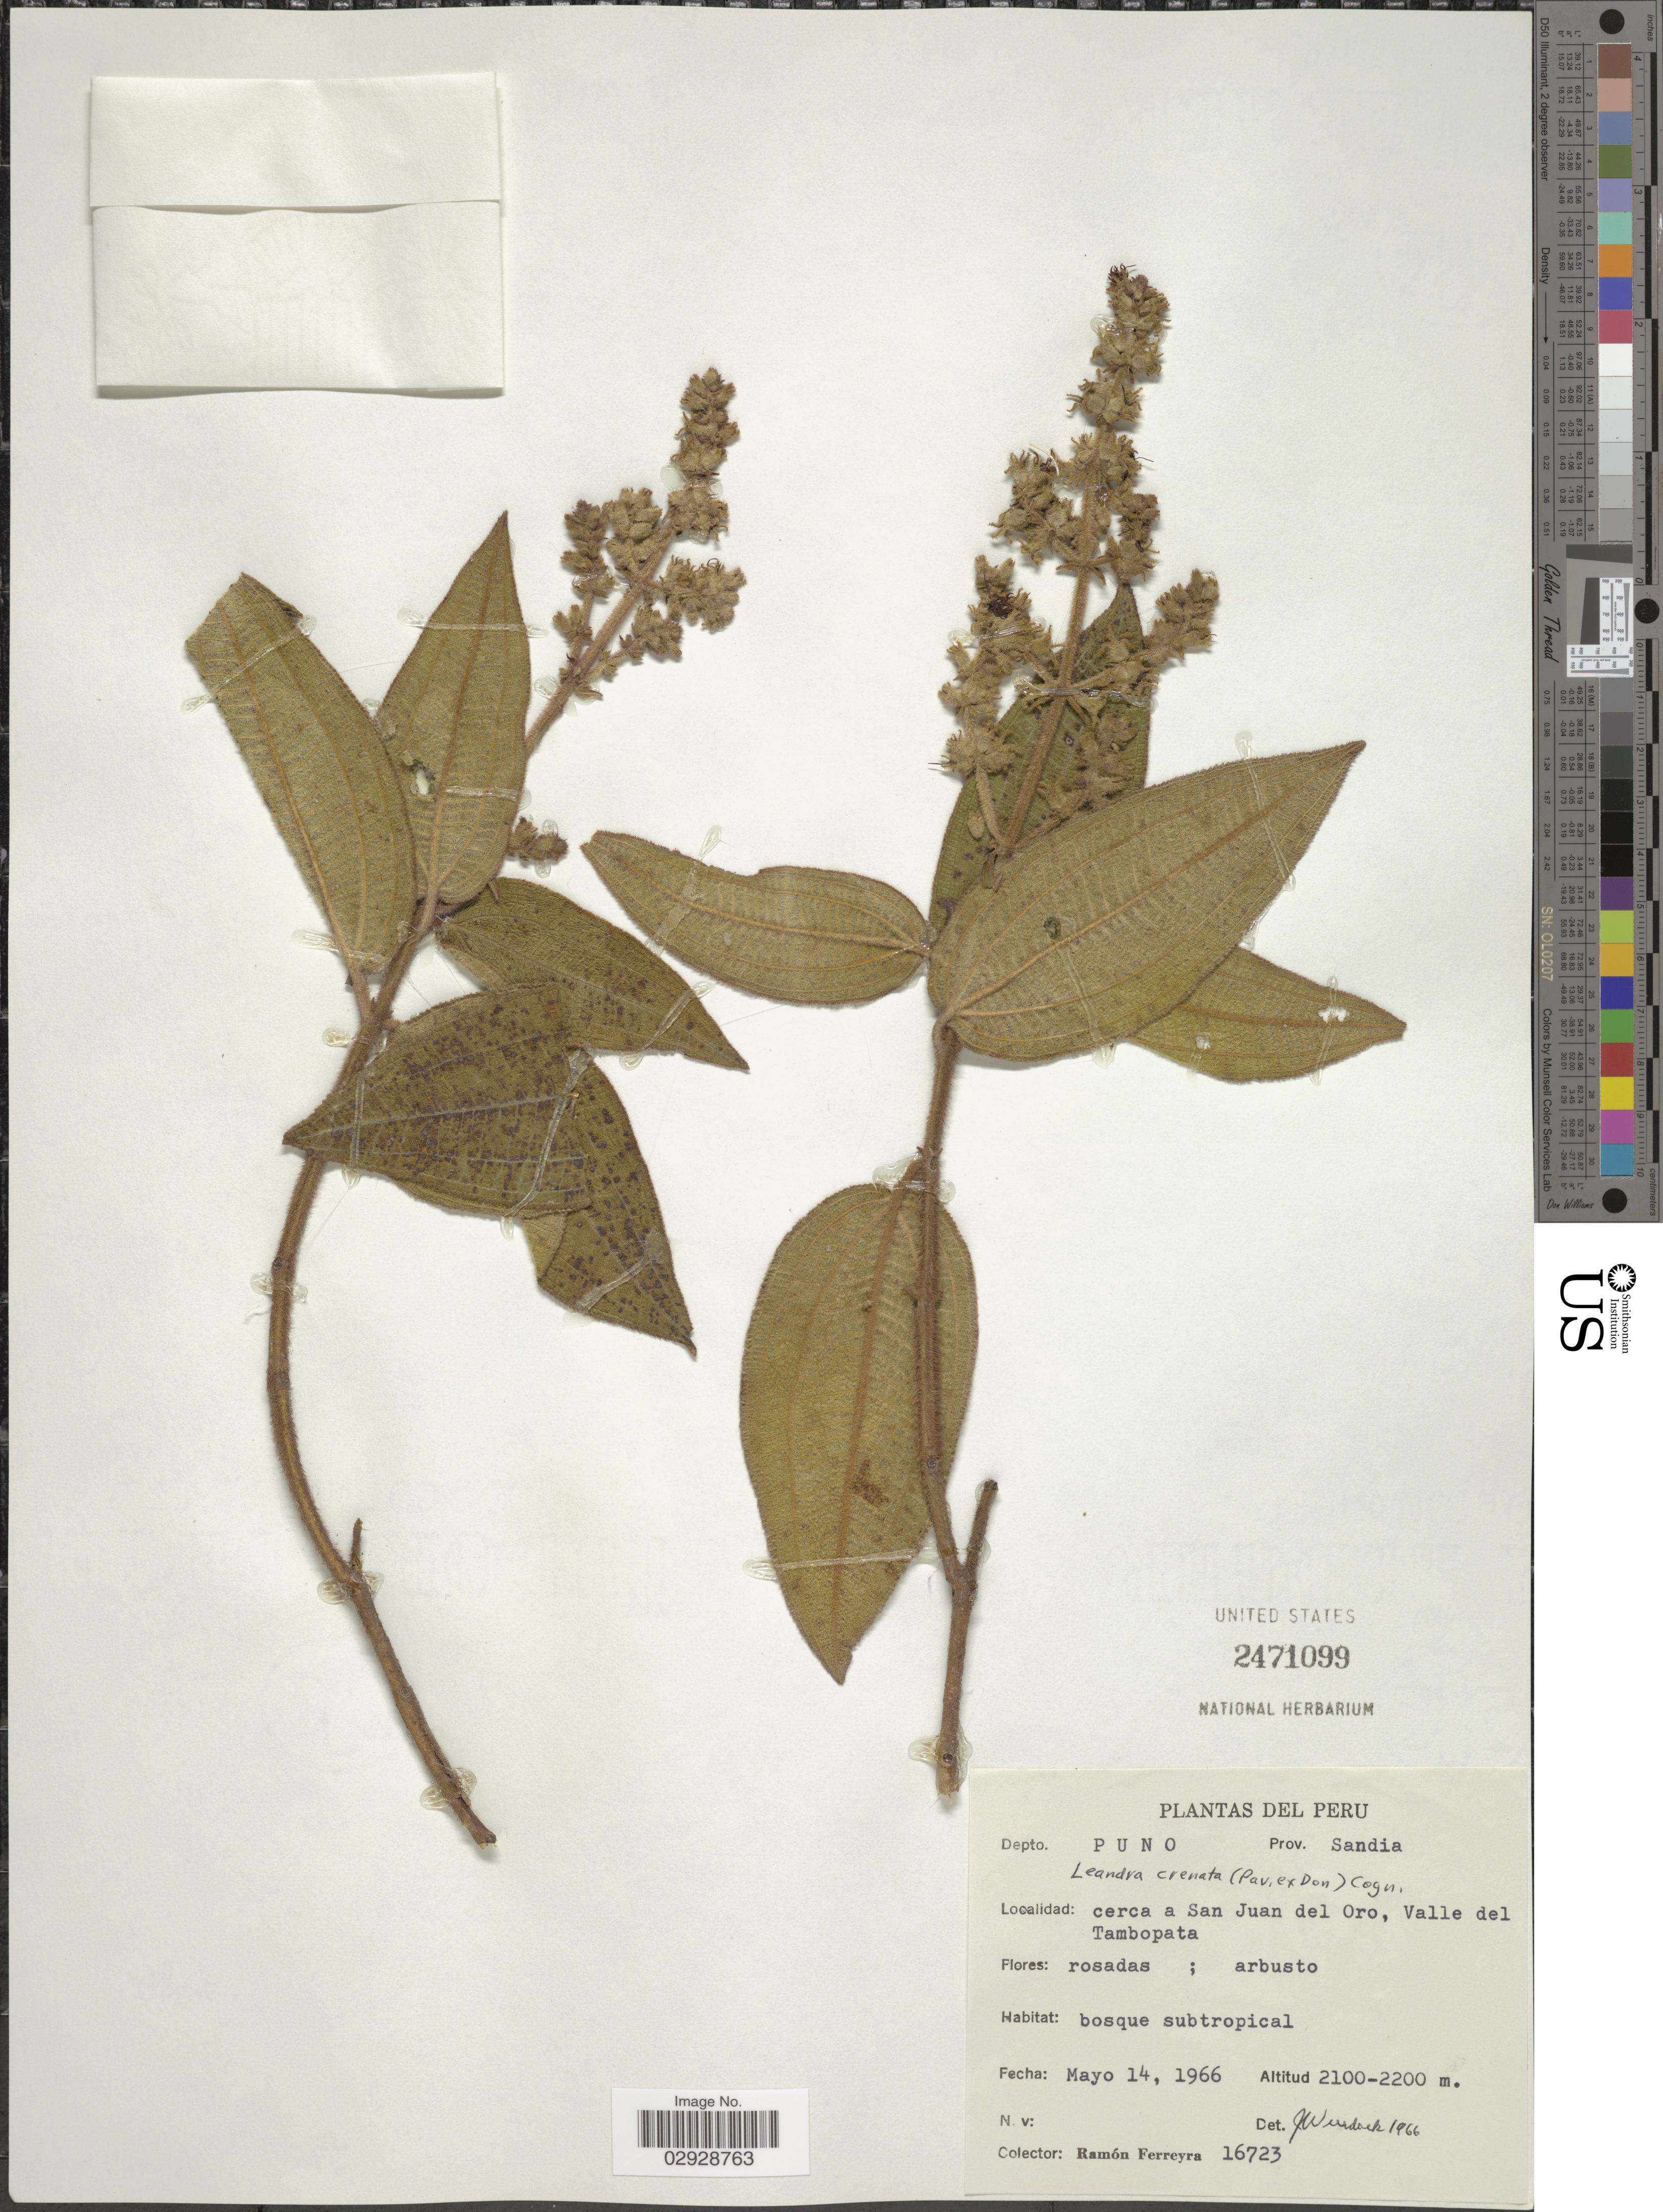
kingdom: Plantae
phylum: Tracheophyta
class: Magnoliopsida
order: Myrtales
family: Melastomataceae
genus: Leandra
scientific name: Leandra crenata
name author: (D. Don) Cogn.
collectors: R. A. Ferreyra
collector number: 16723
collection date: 1966-05-14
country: Peru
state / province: Puno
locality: Depto. Puno. Prov. Sandia. Cerca a San Juan del Oro, Valle del Tambopata.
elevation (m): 2100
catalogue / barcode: US 2471099